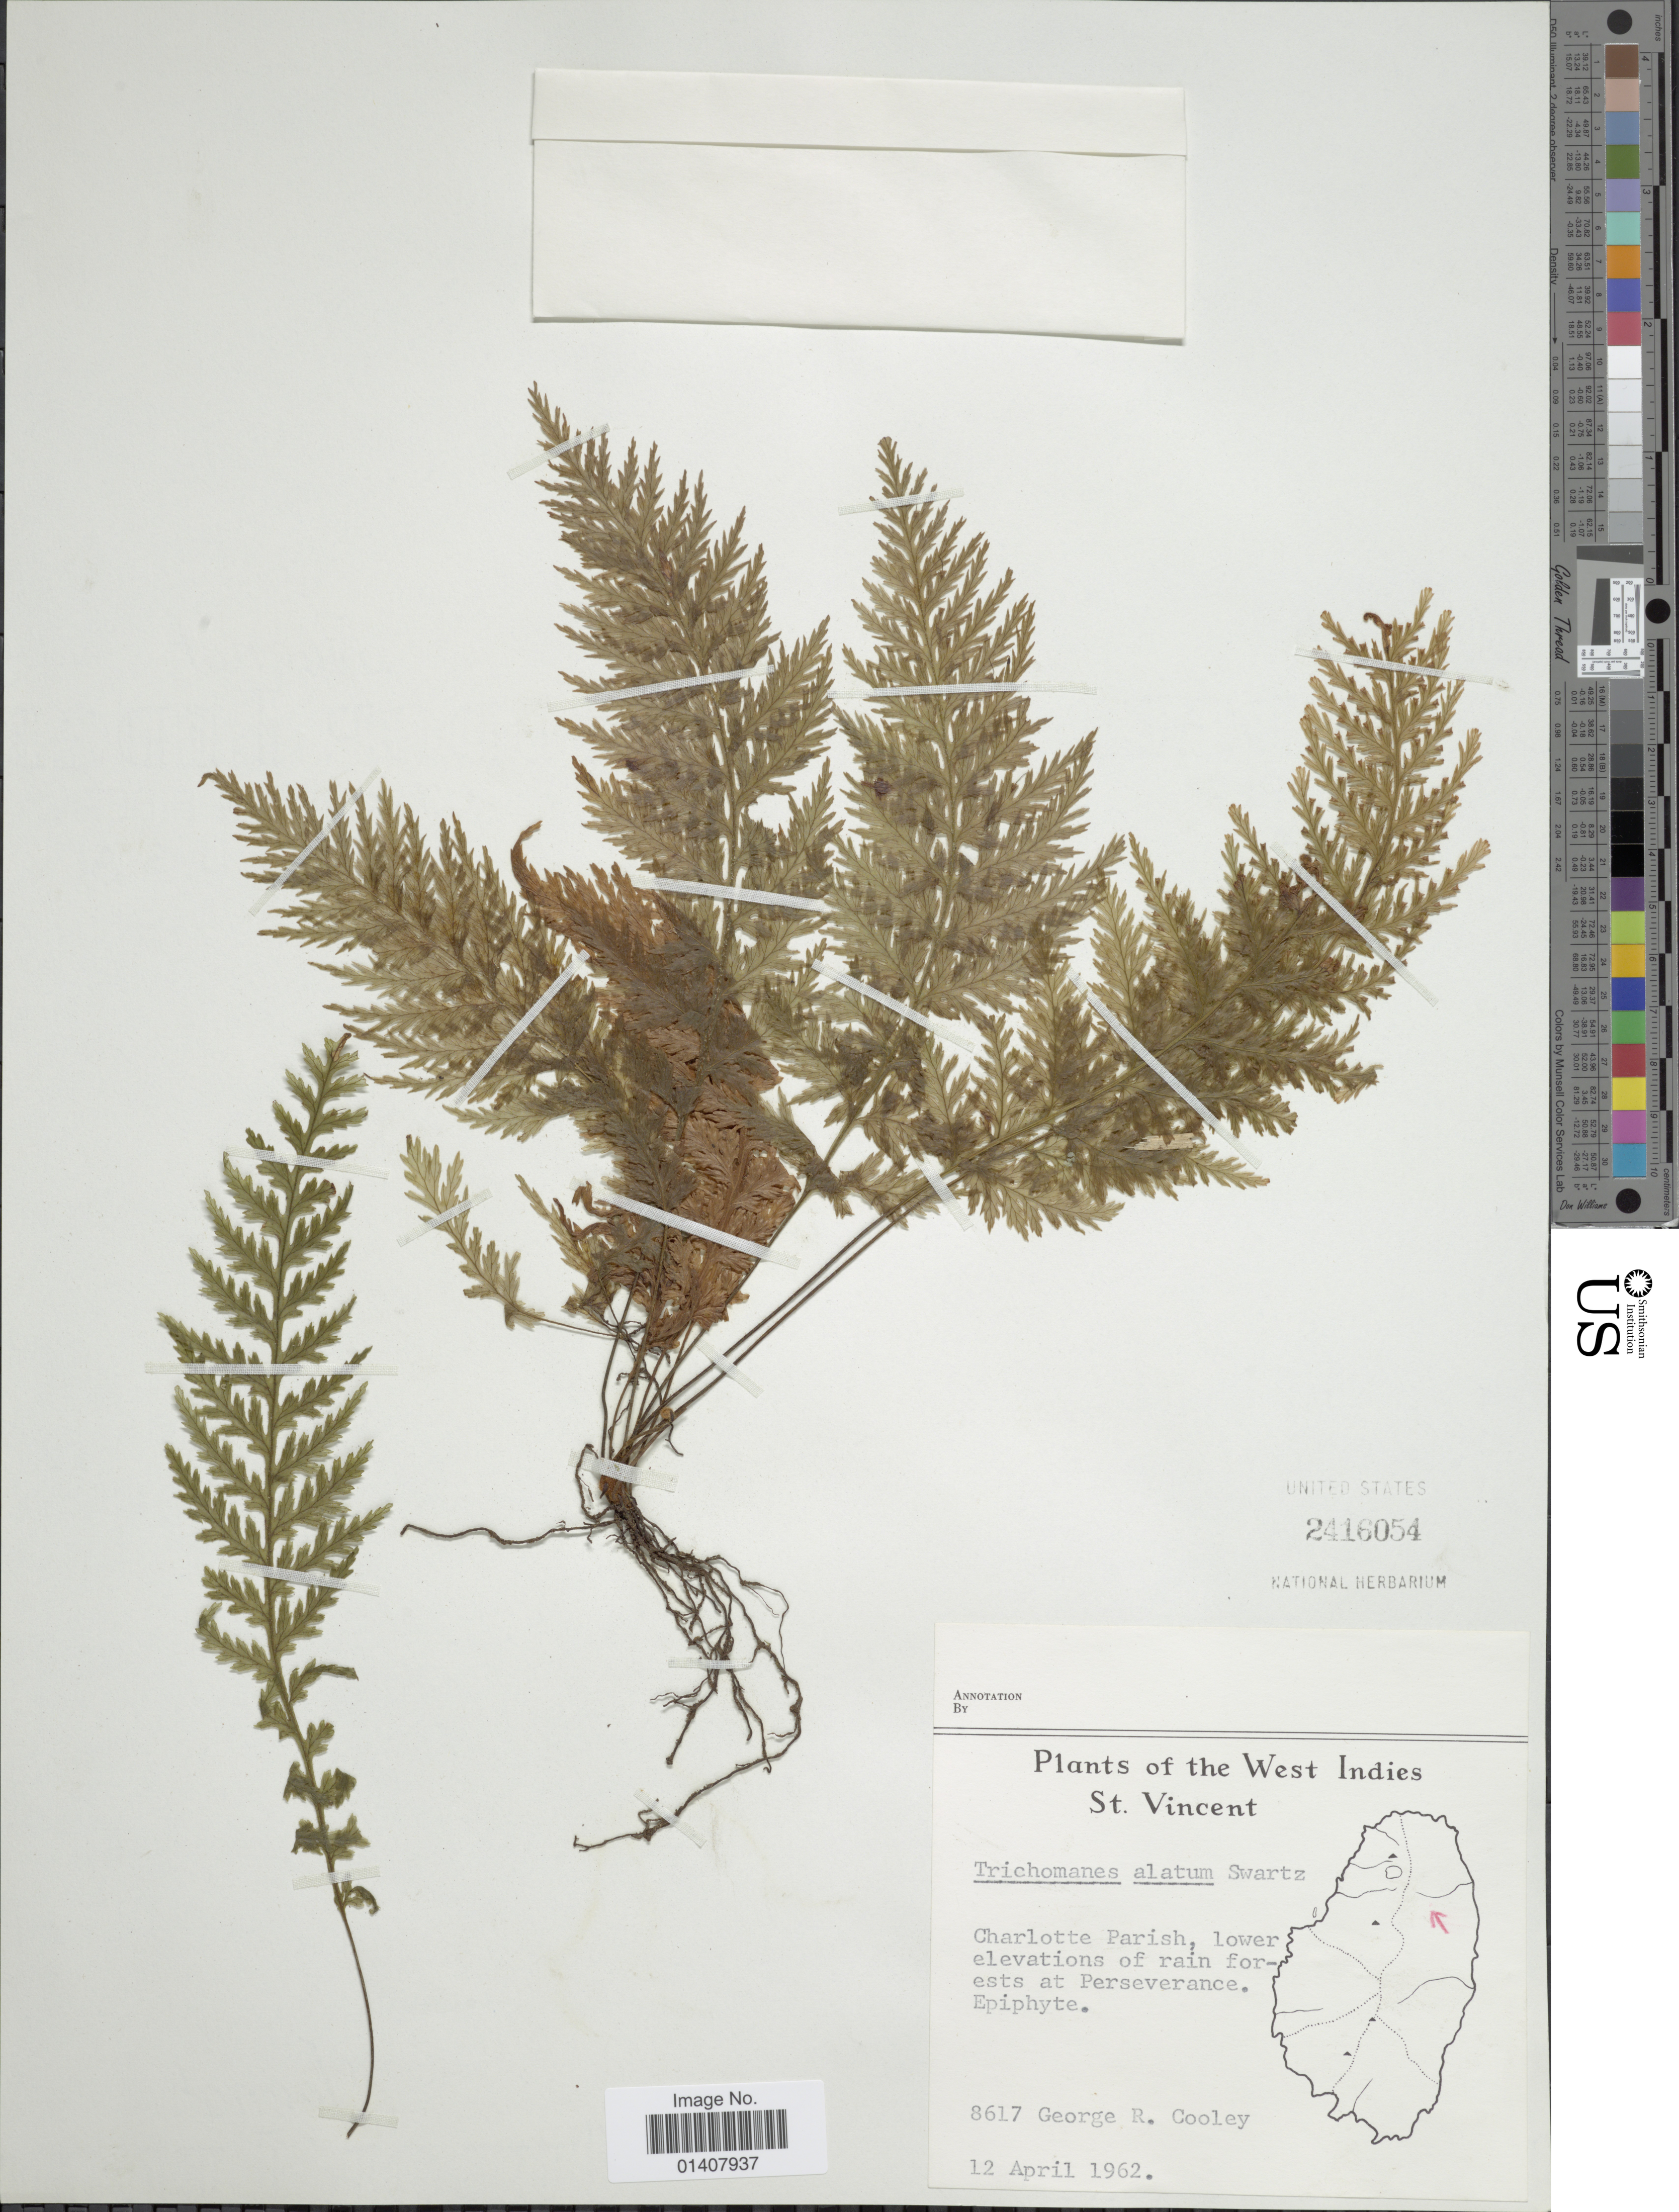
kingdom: Plantae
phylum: Tracheophyta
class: Polypodiopsida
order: Hymenophyllales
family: Hymenophyllaceae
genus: Trichomanes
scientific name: Trichomanes alatum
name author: Sw.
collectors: G. R. Cooley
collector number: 8617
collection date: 1962-04-12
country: St. Vincent - Grenadines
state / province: Charlotte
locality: West Indies, St. Vincent, Charlotte Parish, lower elevations of rain forest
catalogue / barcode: US 2416054